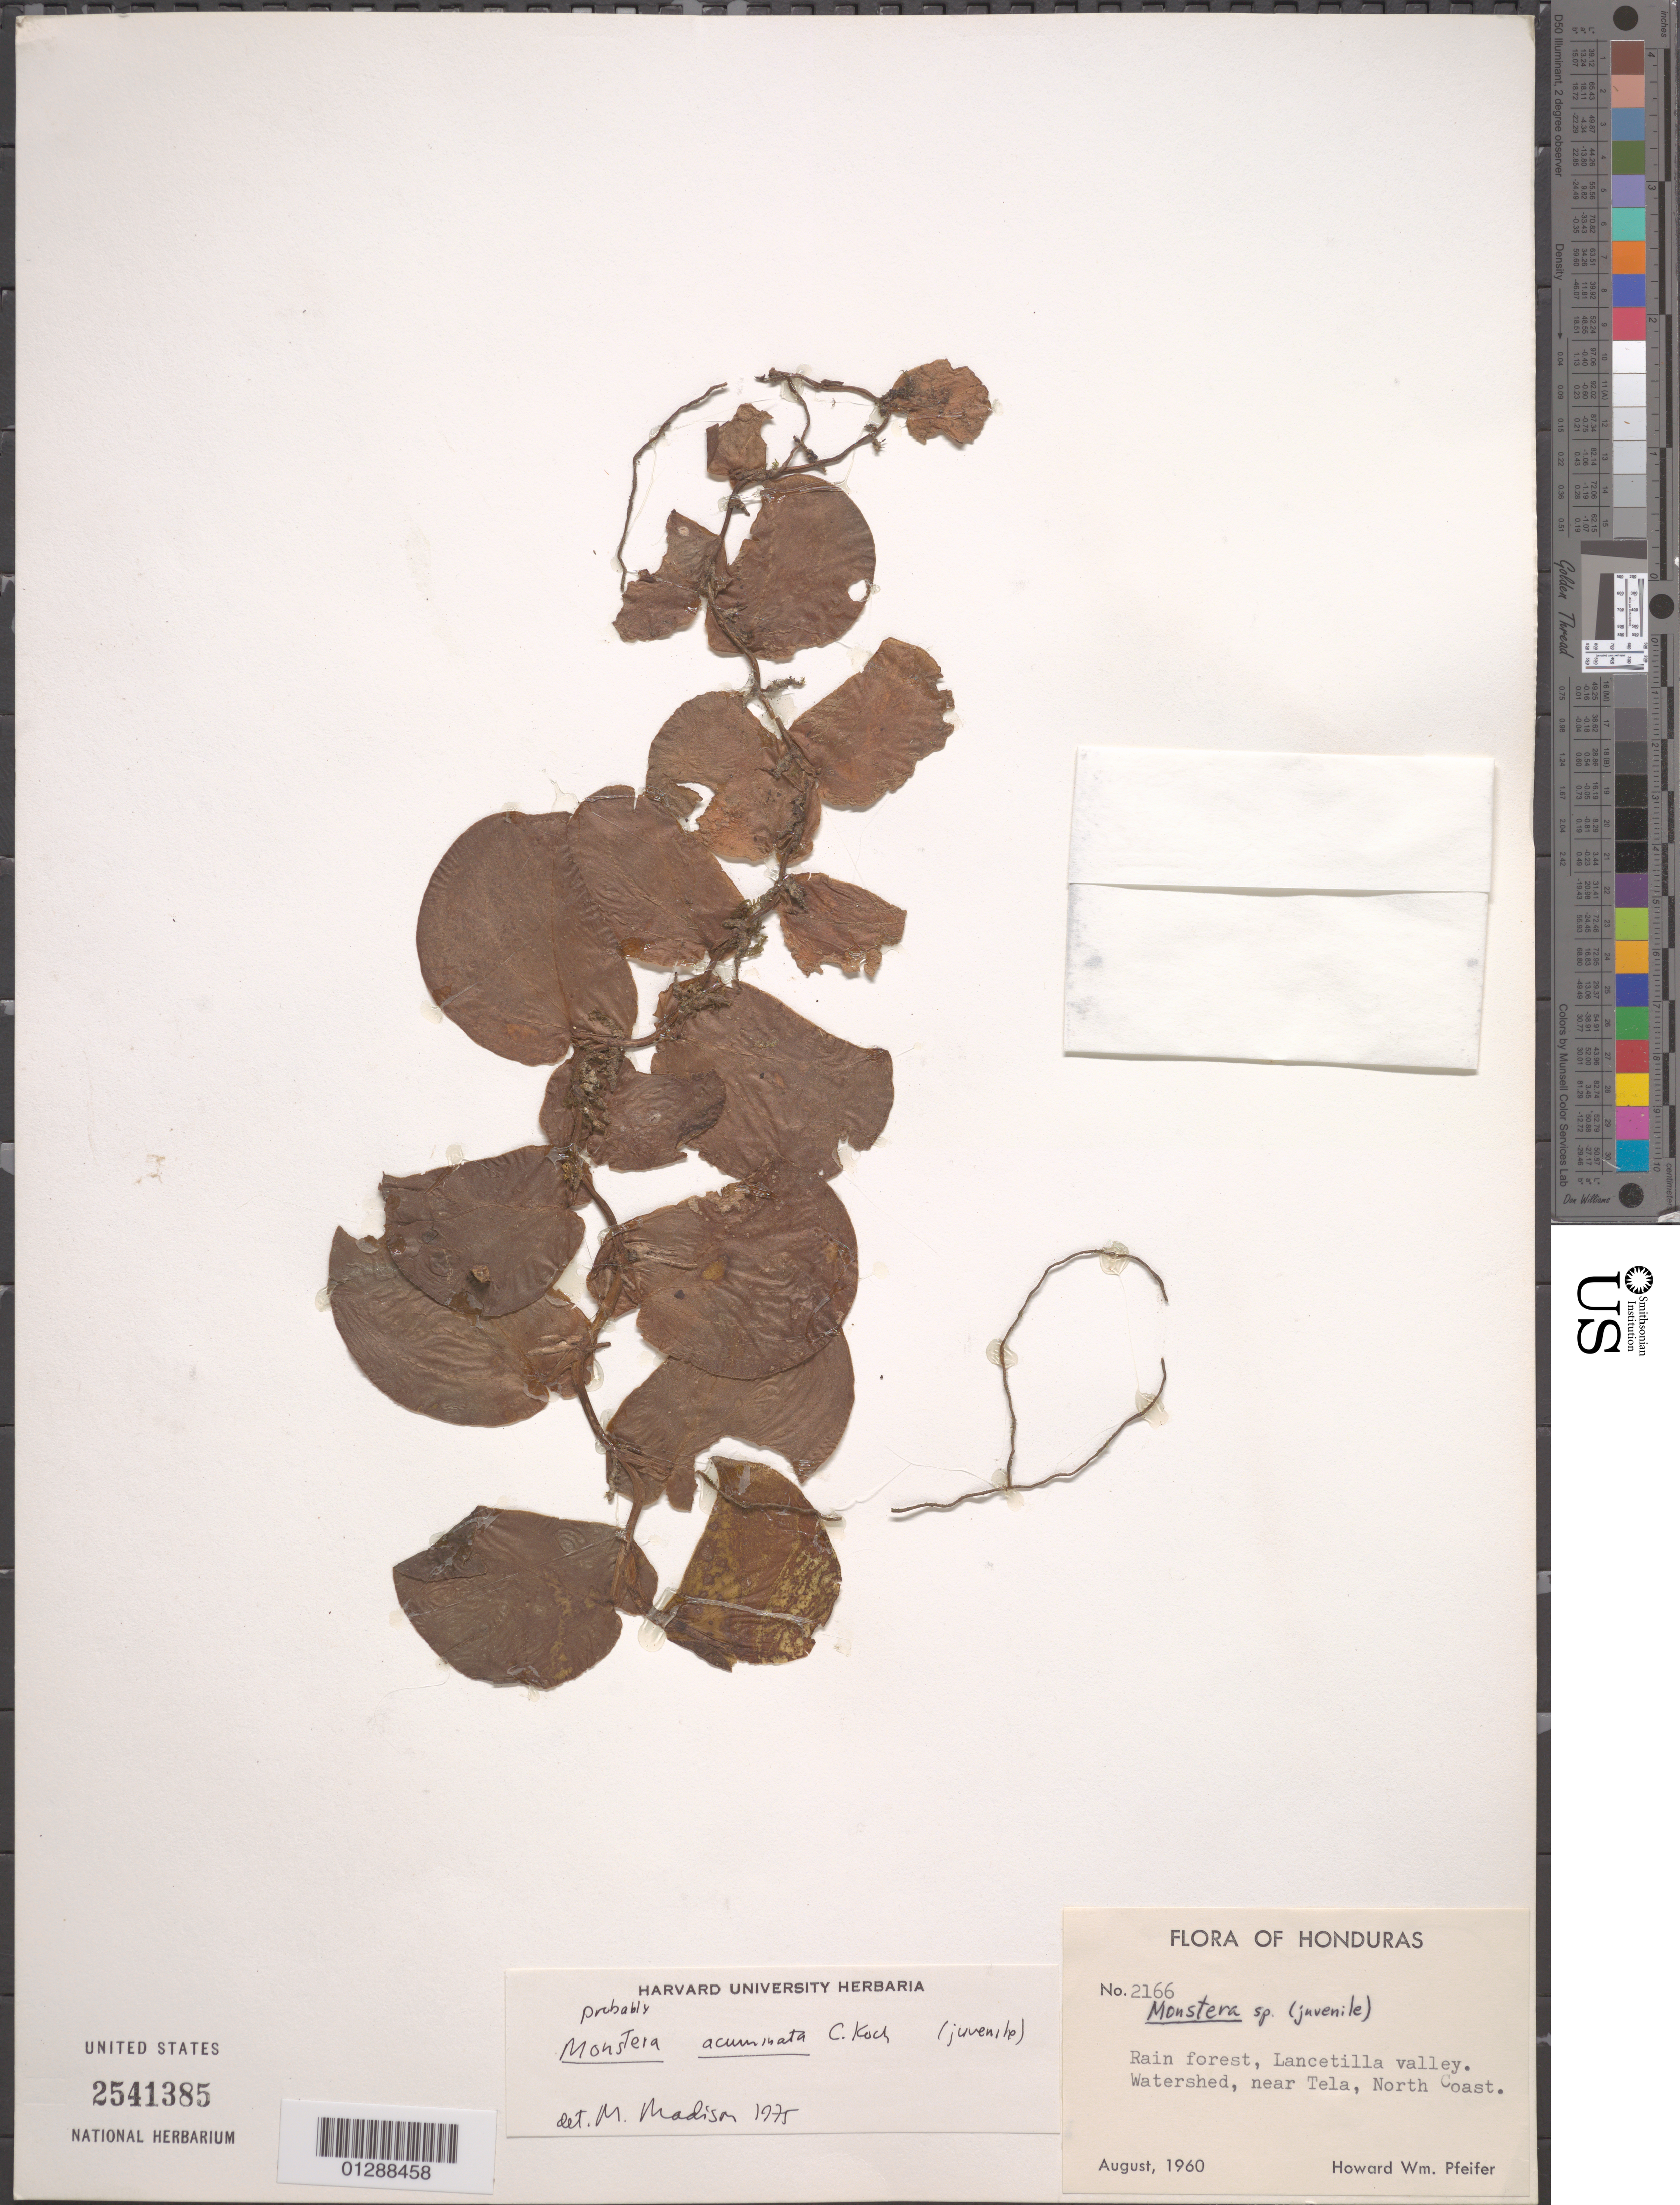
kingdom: Plantae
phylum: Tracheophyta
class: Liliopsida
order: Alismatales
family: Araceae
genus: Monstera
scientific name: Monstera acuminata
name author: K. Koch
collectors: H. W. Pfeifer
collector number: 2166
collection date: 1960-08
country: Honduras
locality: Rain forest, Lancetilla Valley. Watershed, near Tela, North Coast.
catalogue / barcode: US 2541385